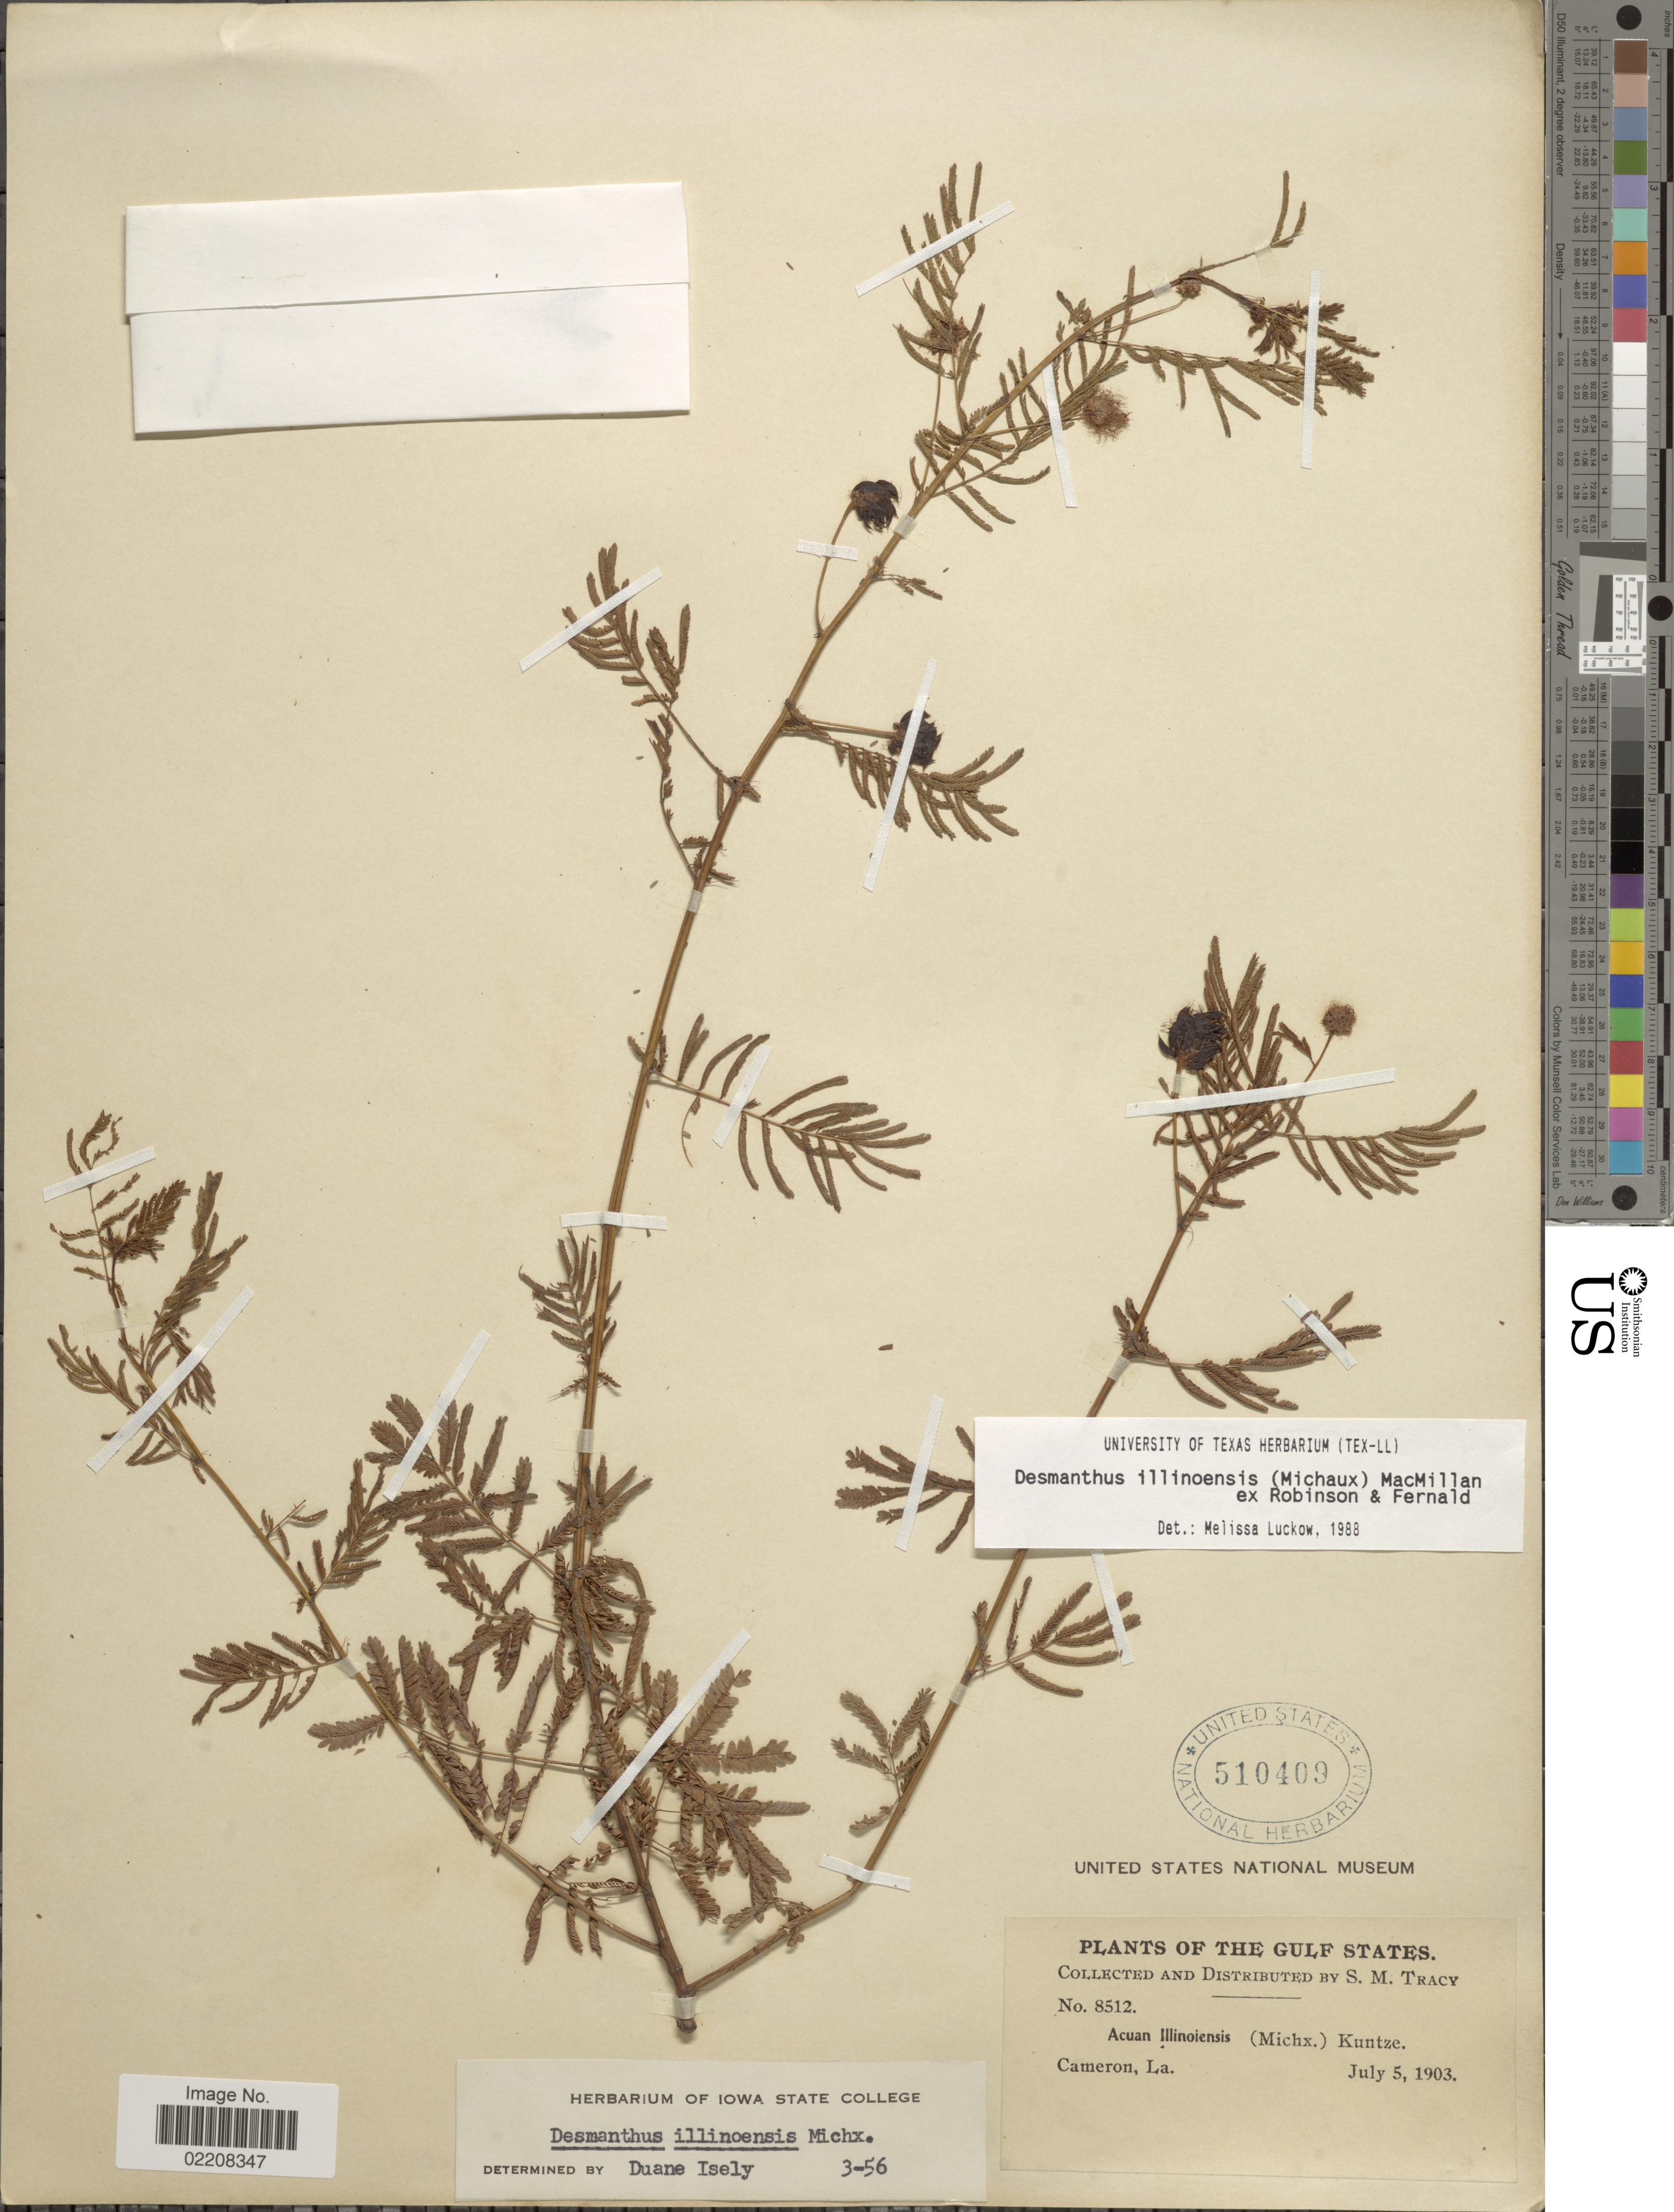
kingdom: Plantae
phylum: Tracheophyta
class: Magnoliopsida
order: Fabales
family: Fabaceae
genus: Desmanthus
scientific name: Desmanthus illinoensis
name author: (Michx.) MacMill.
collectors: S. M. Tracy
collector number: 8512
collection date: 1903-07-05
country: United States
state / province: Louisiana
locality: Gulf States. Cameron, La.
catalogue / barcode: US 510409